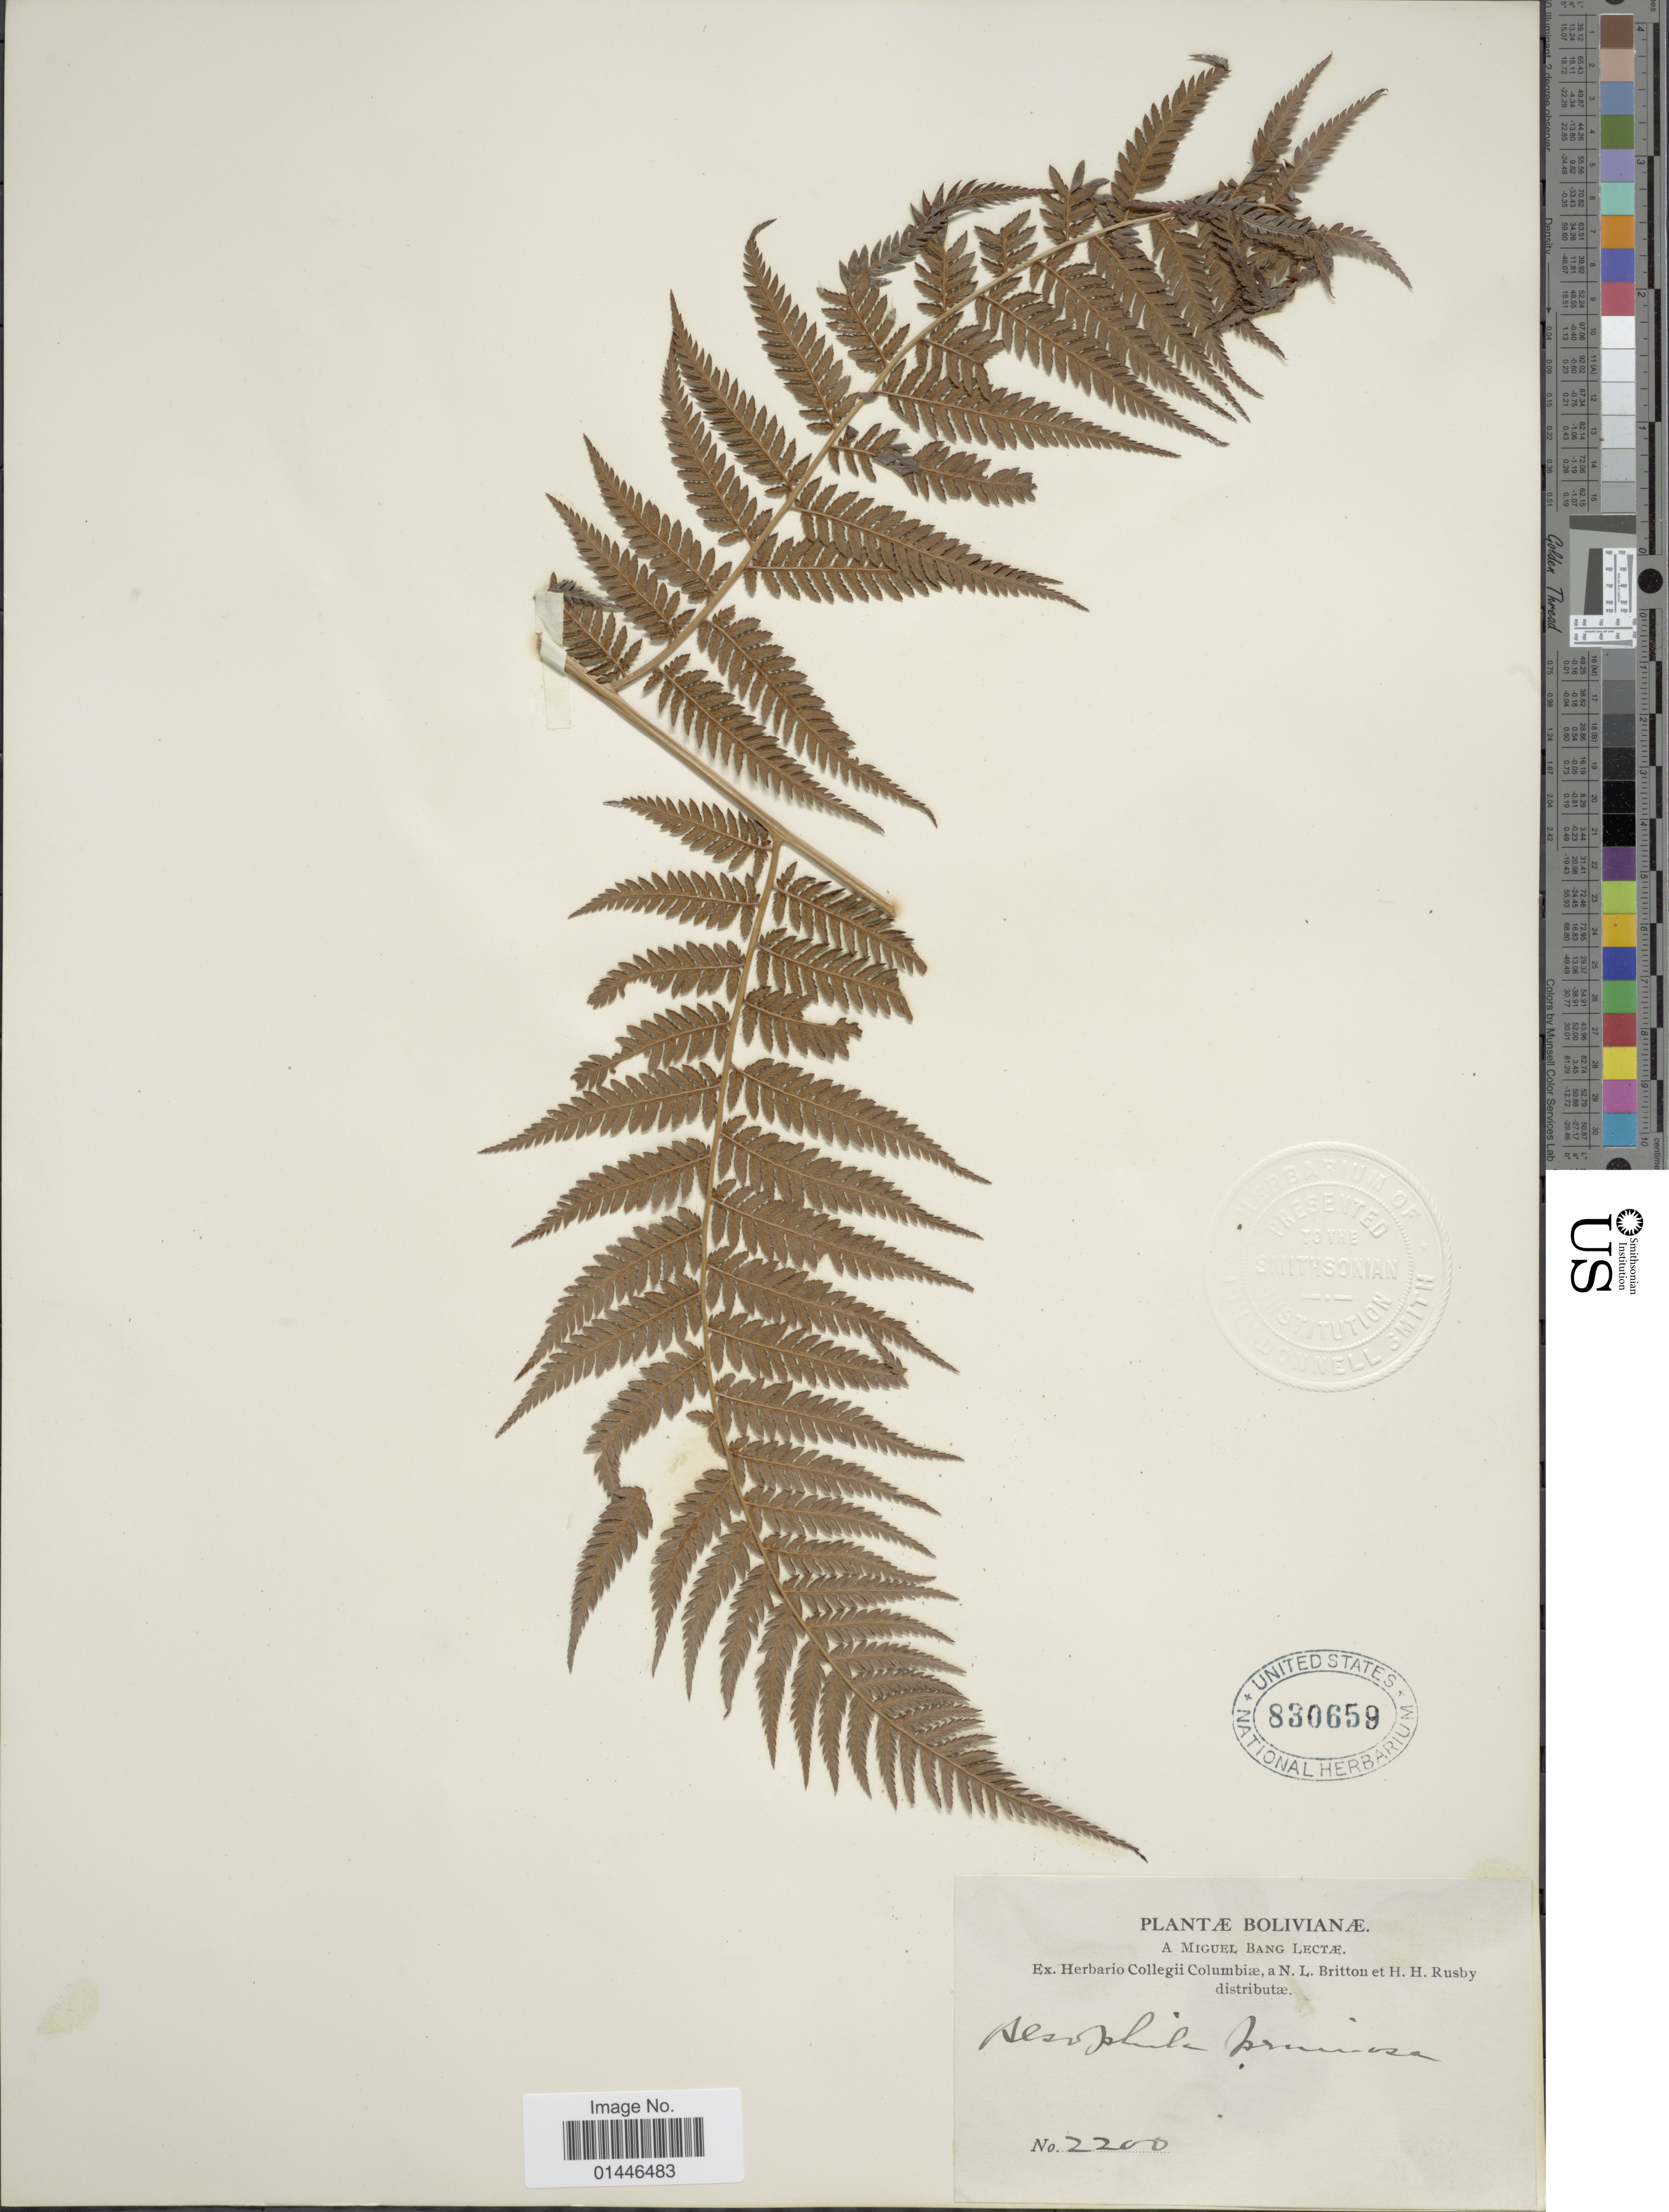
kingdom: Plantae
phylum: Tracheophyta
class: Polypodiopsida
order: Cyatheales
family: Dicksoniaceae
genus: Lophosoria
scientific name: Lophosoria quadripinnata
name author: (J.F. Gmel.) C. Chr.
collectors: M. Bang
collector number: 2200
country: Bolivia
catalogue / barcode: US 830659